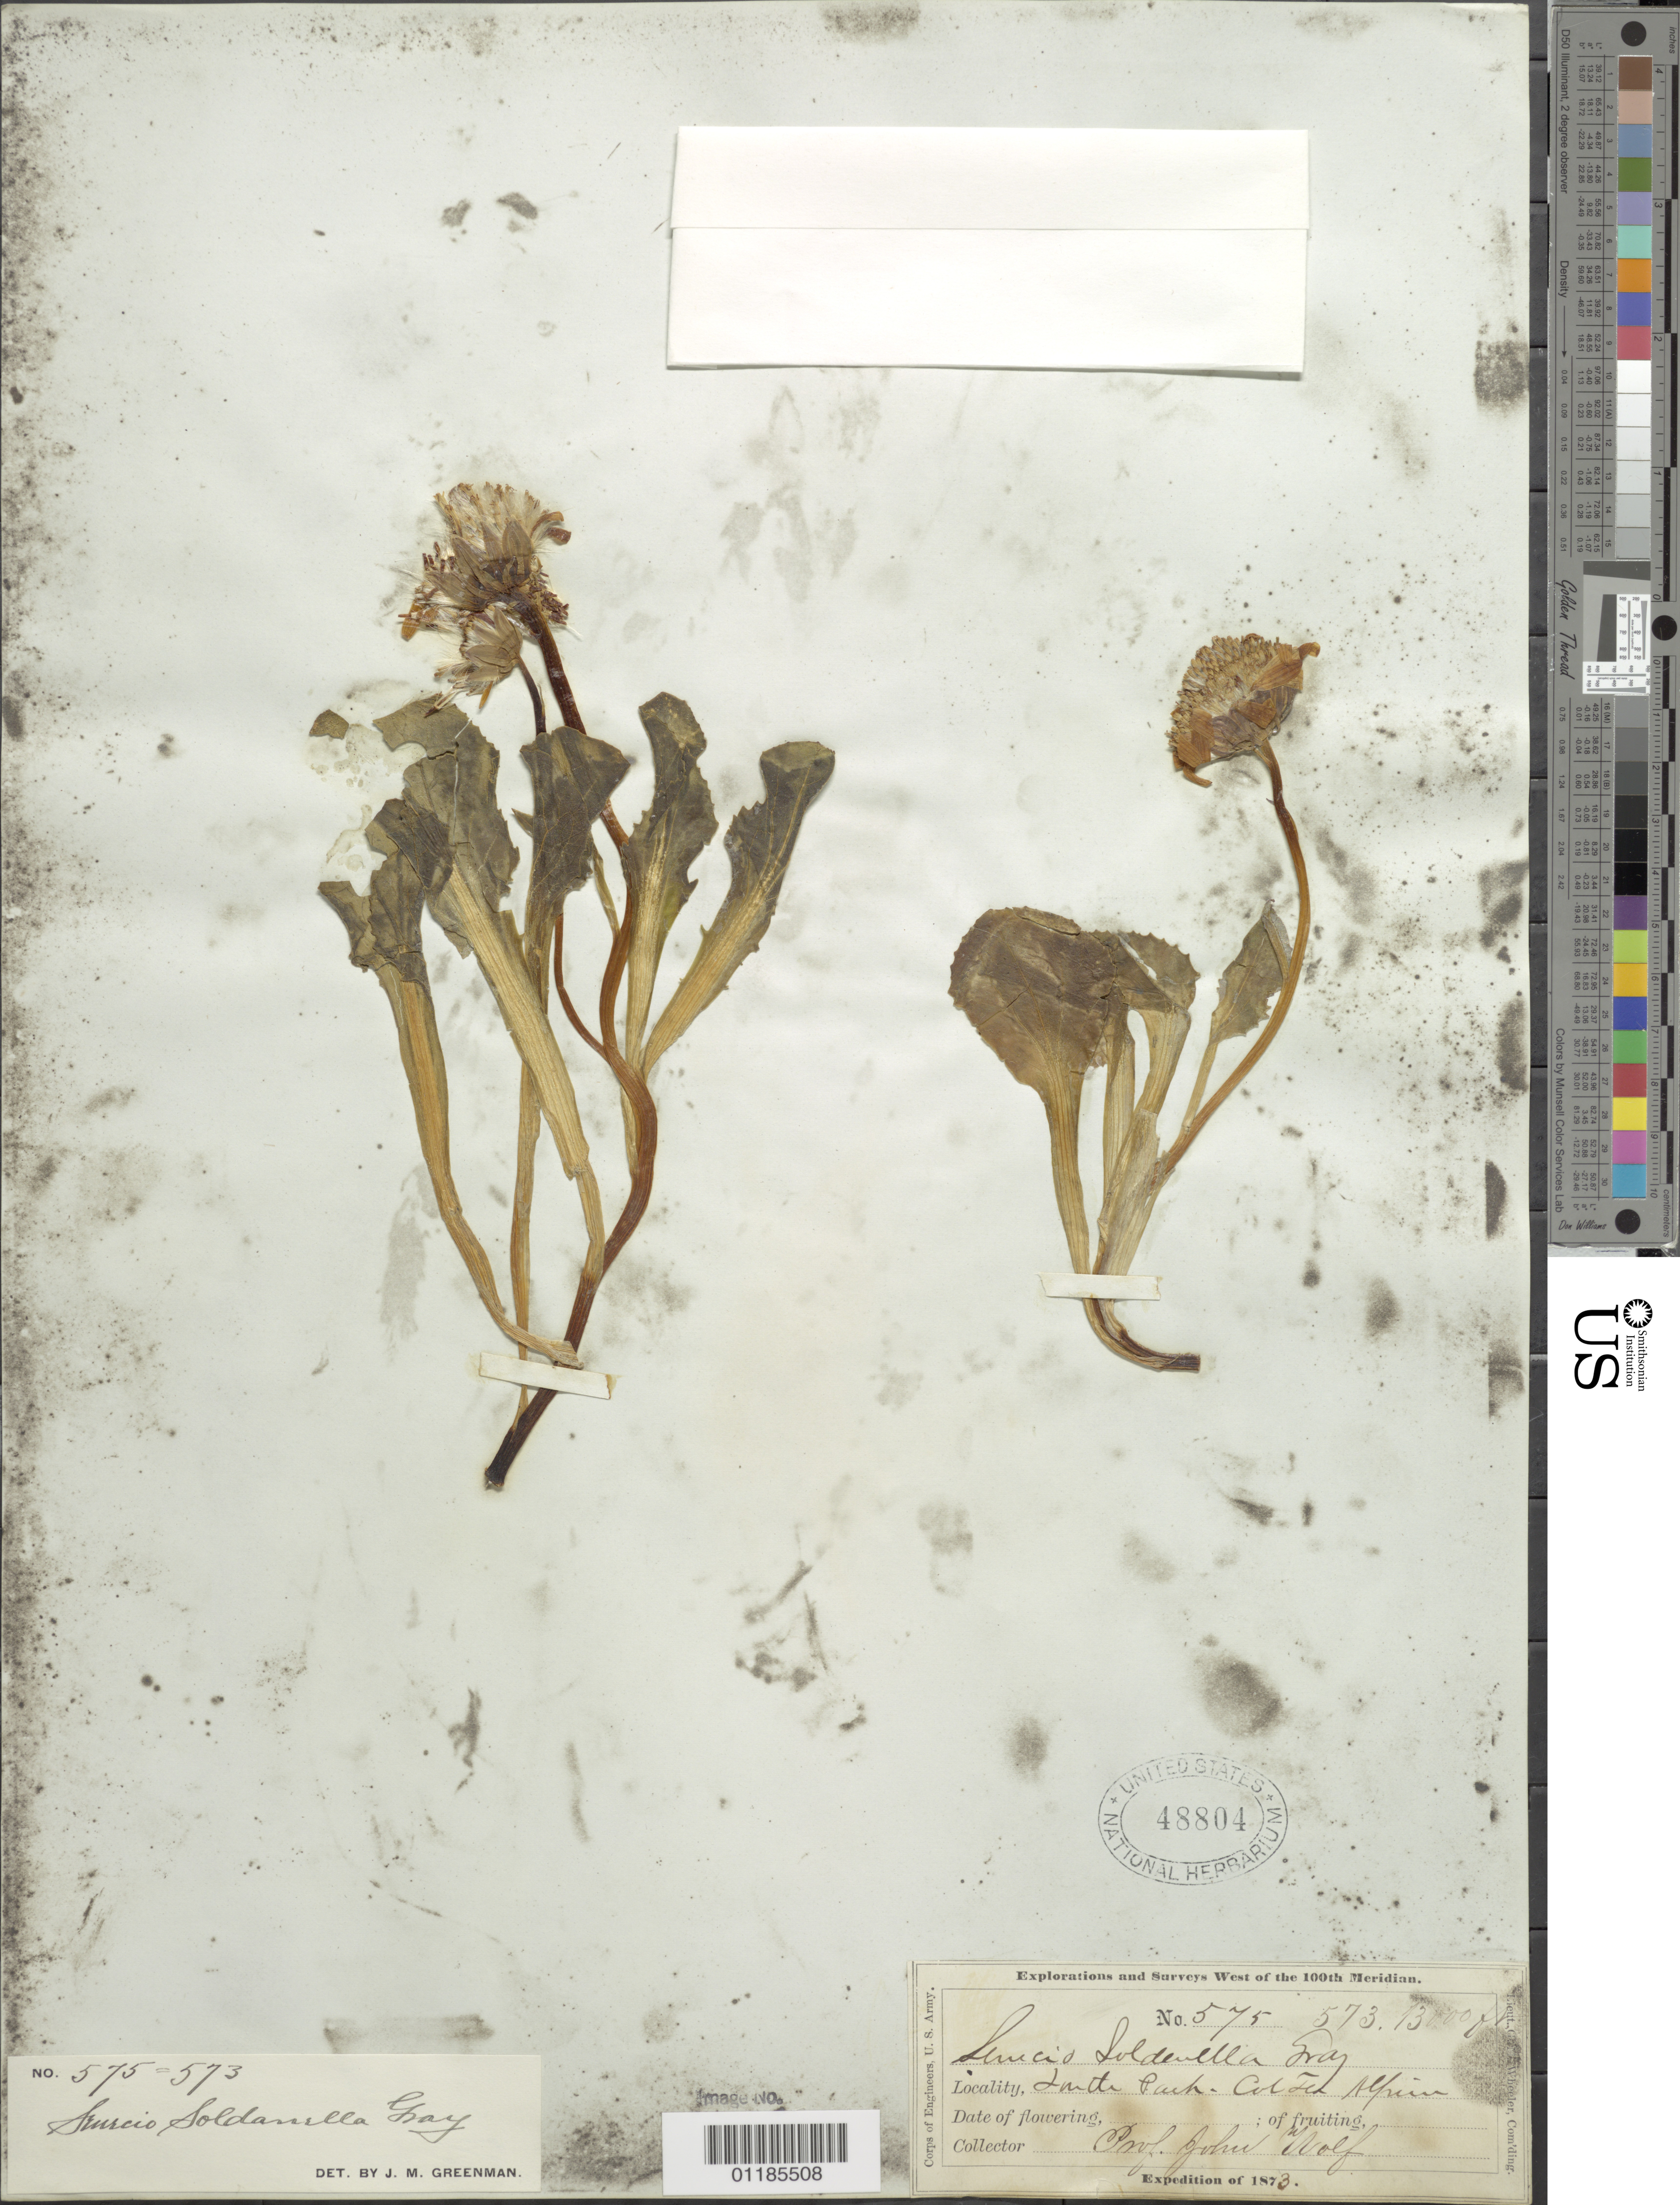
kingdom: Plantae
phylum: Tracheophyta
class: Magnoliopsida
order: Asterales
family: Asteraceae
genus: Senecio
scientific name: Senecio soldanella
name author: A. Gray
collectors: J. Wolf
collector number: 575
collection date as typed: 1873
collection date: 1873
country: United States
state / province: Colorado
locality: South Park, Col. Ter. Alpine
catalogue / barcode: US 48804